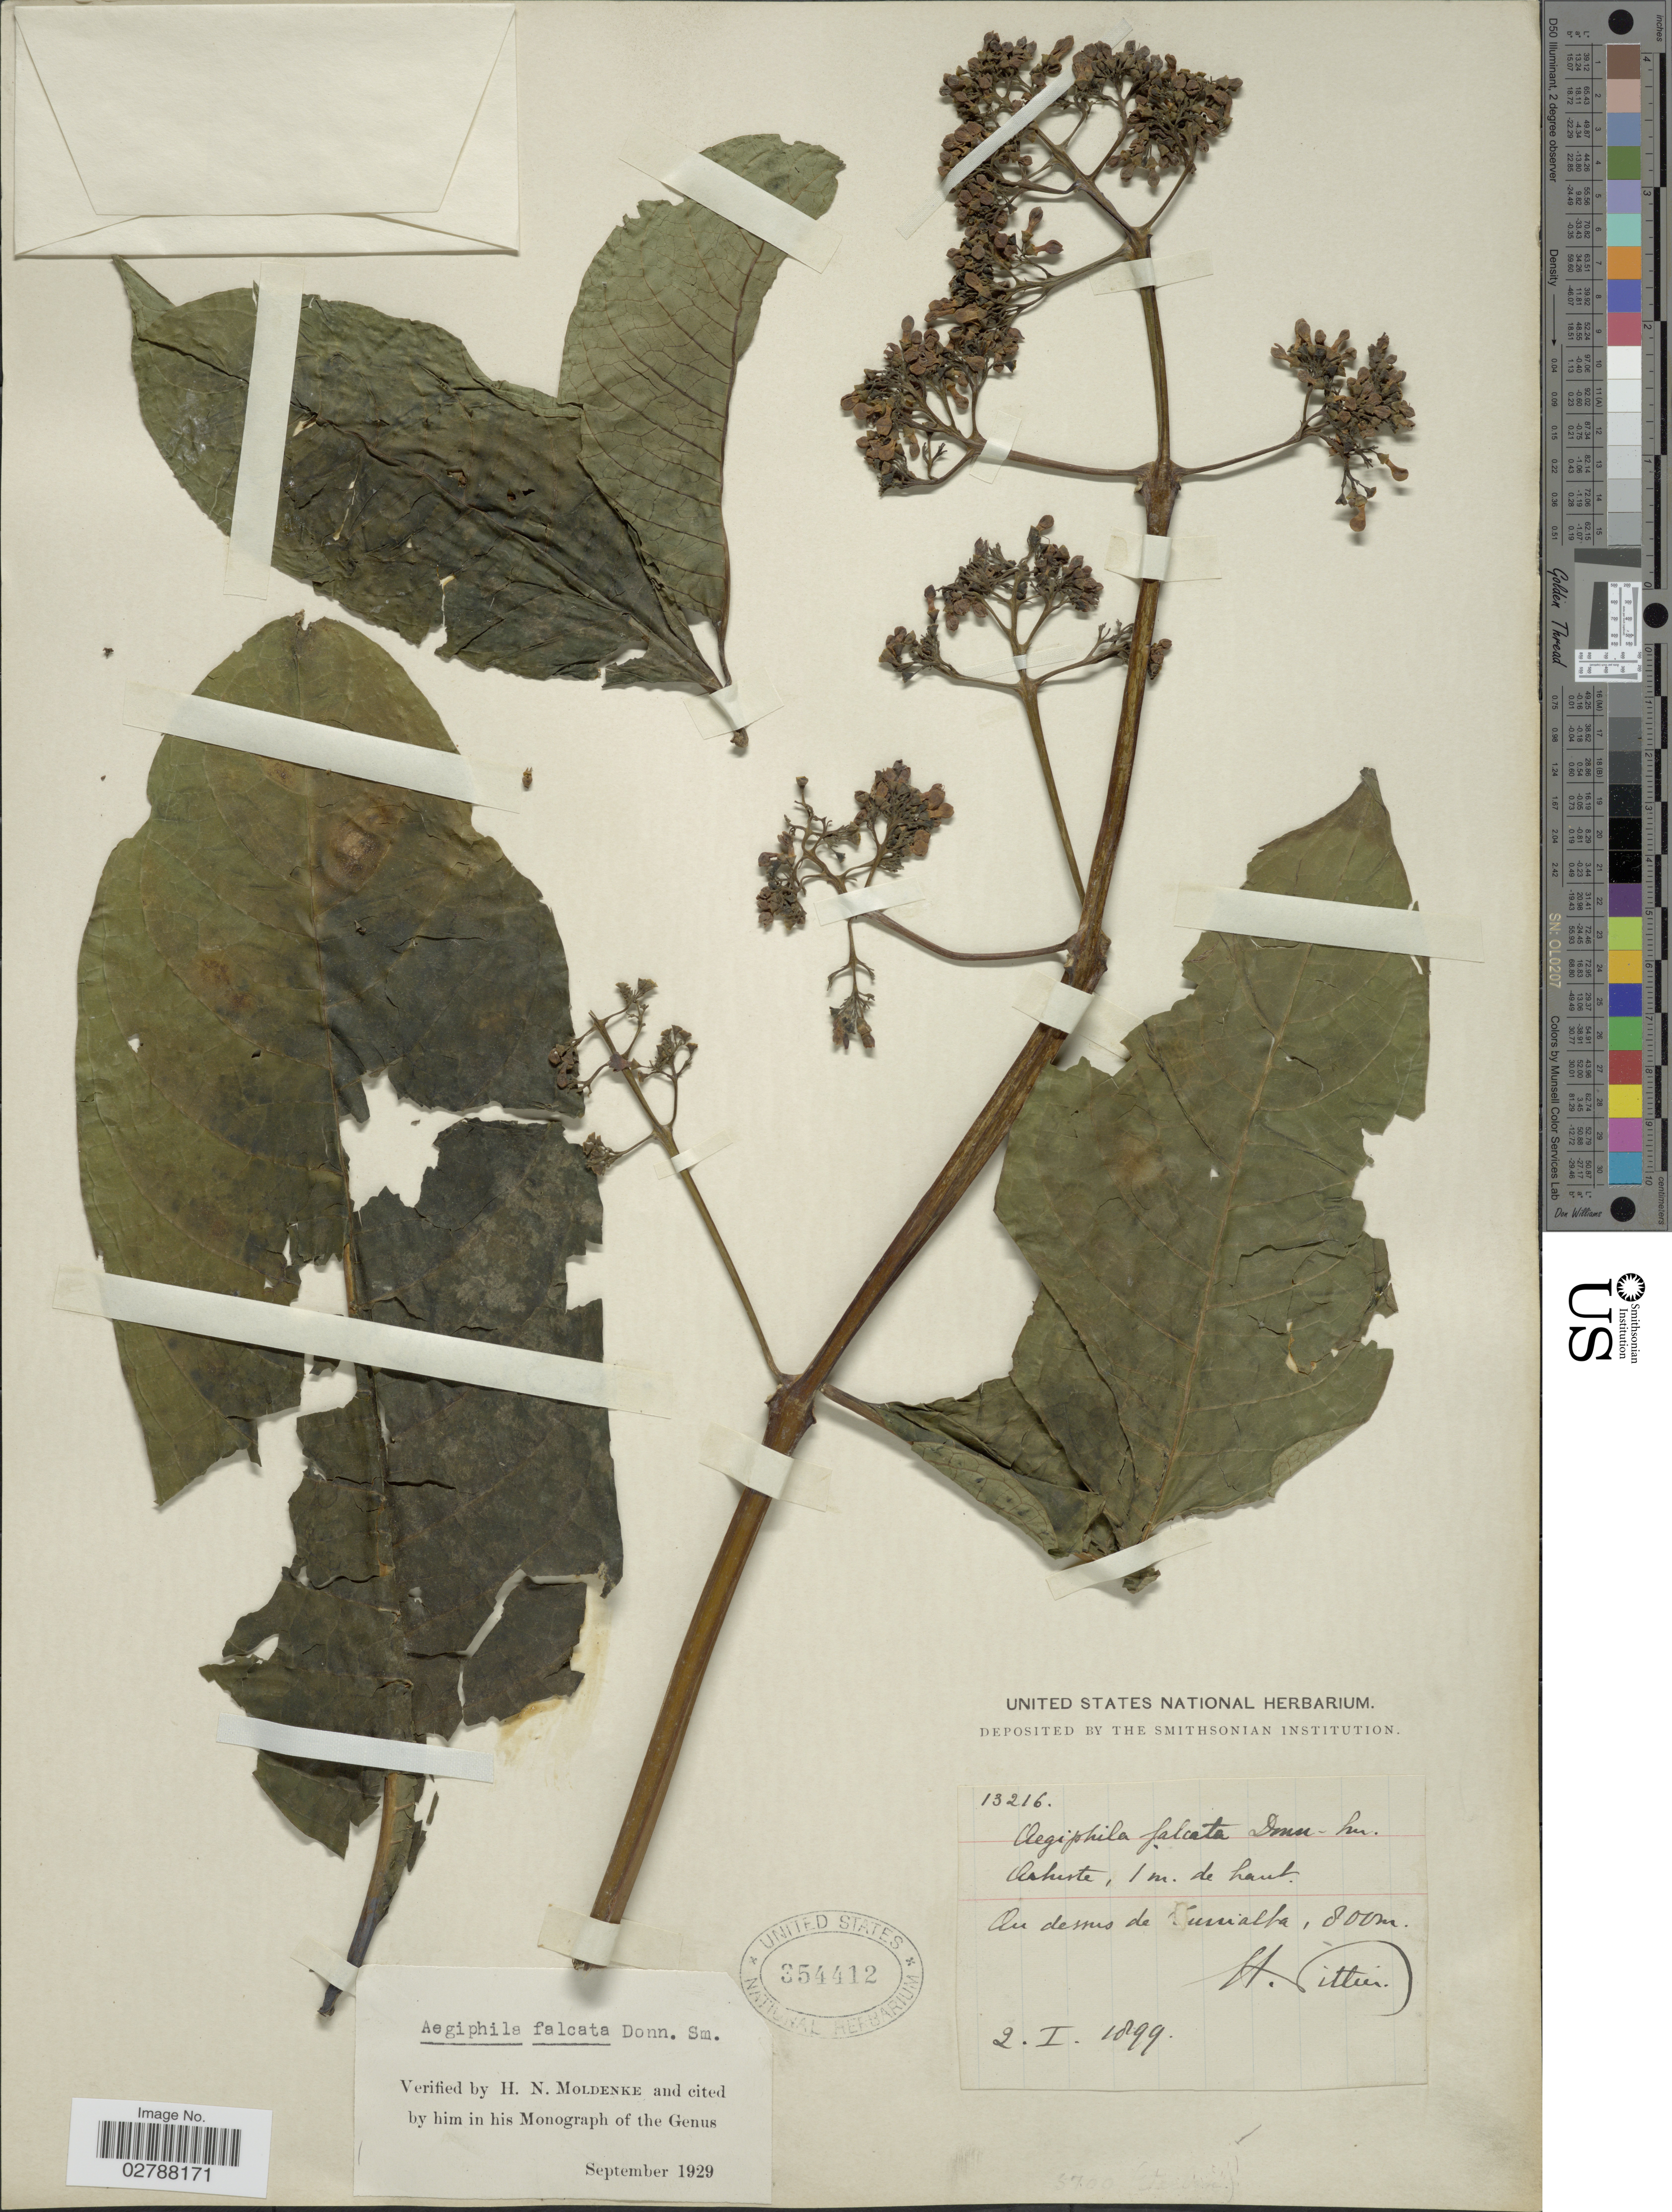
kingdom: Plantae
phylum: Tracheophyta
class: Magnoliopsida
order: Lamiales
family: Lamiaceae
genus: Aegiphila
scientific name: Aegiphila falcata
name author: Donn. Sm.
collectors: H. F. Pittier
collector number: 13216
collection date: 1899-01-02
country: Costa Rica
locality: Au dessus de Turrialba.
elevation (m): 800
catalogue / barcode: US 354412